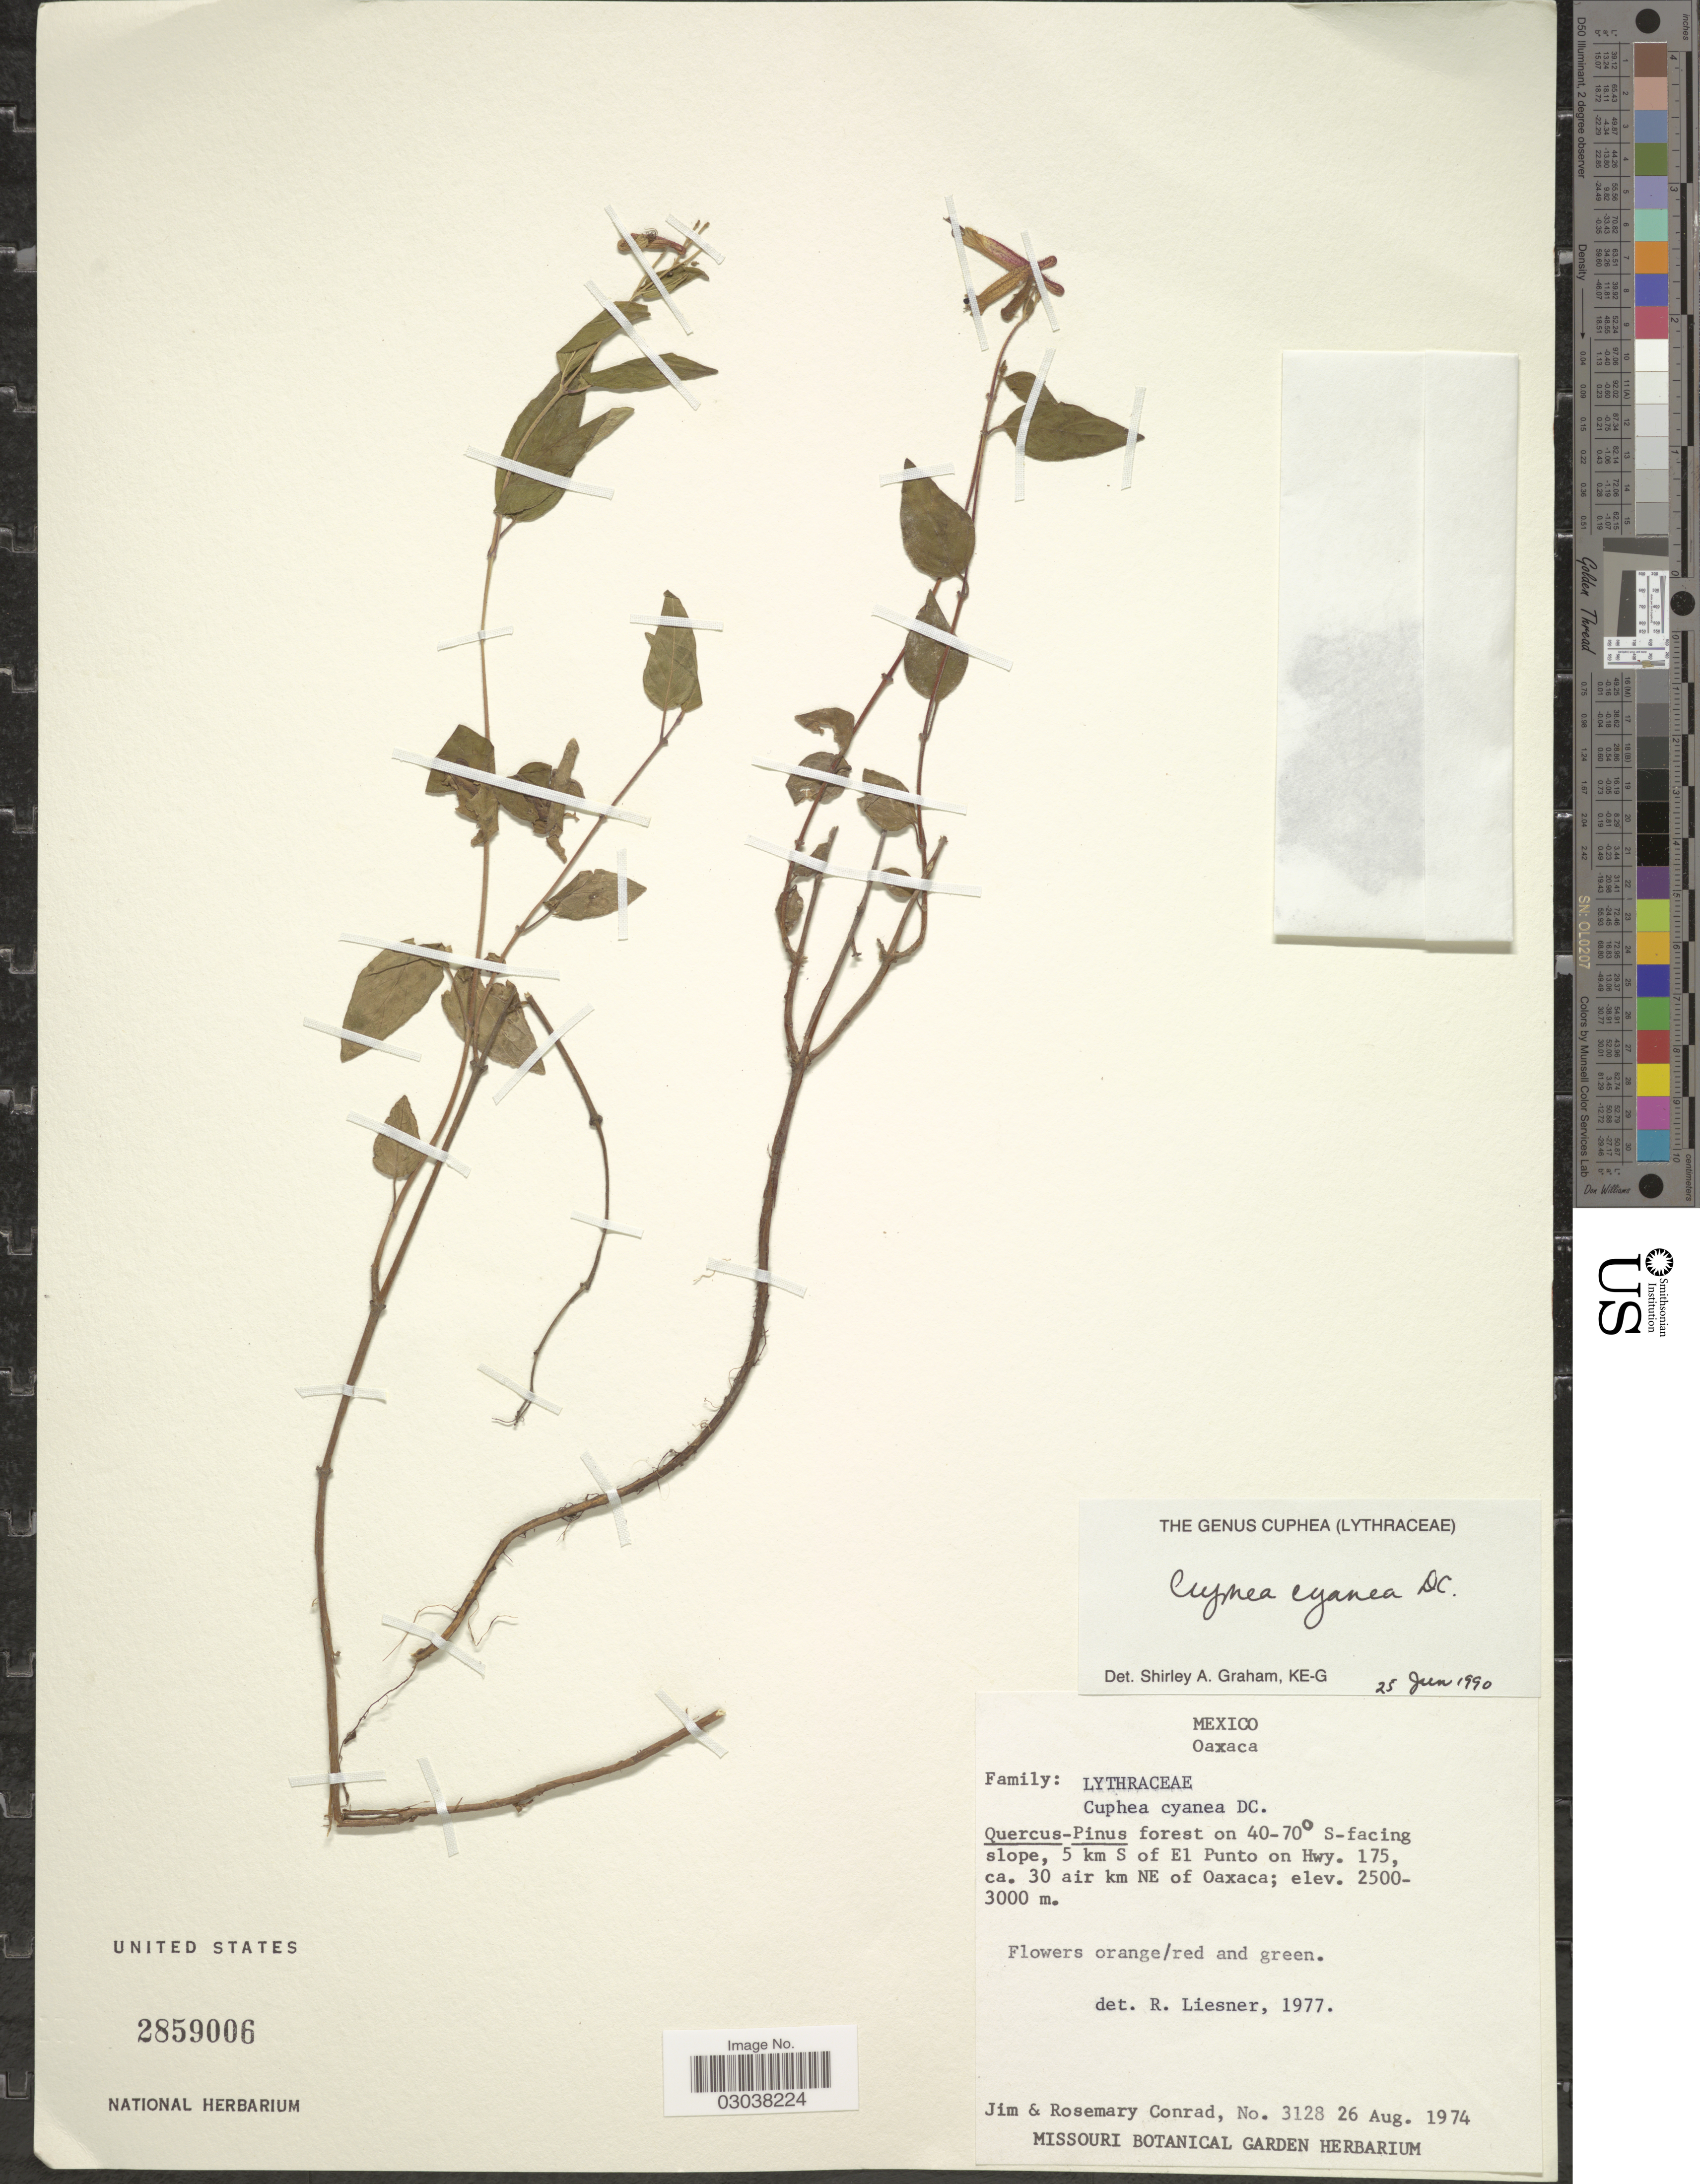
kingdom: Plantae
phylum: Tracheophyta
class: Magnoliopsida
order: Myrtales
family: Lythraceae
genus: Cuphea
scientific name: Cuphea cyanea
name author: DC.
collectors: J. Conrad & R. Conrad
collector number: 3128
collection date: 1974-08-26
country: Mexico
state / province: Oaxaca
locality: Quercus-Pinus forest on 40-70° S-facing slope, 5 km S of El Punto on Hwy. 175, ca. 30 air km NE of Oaxaca.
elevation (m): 2500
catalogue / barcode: US 2859006